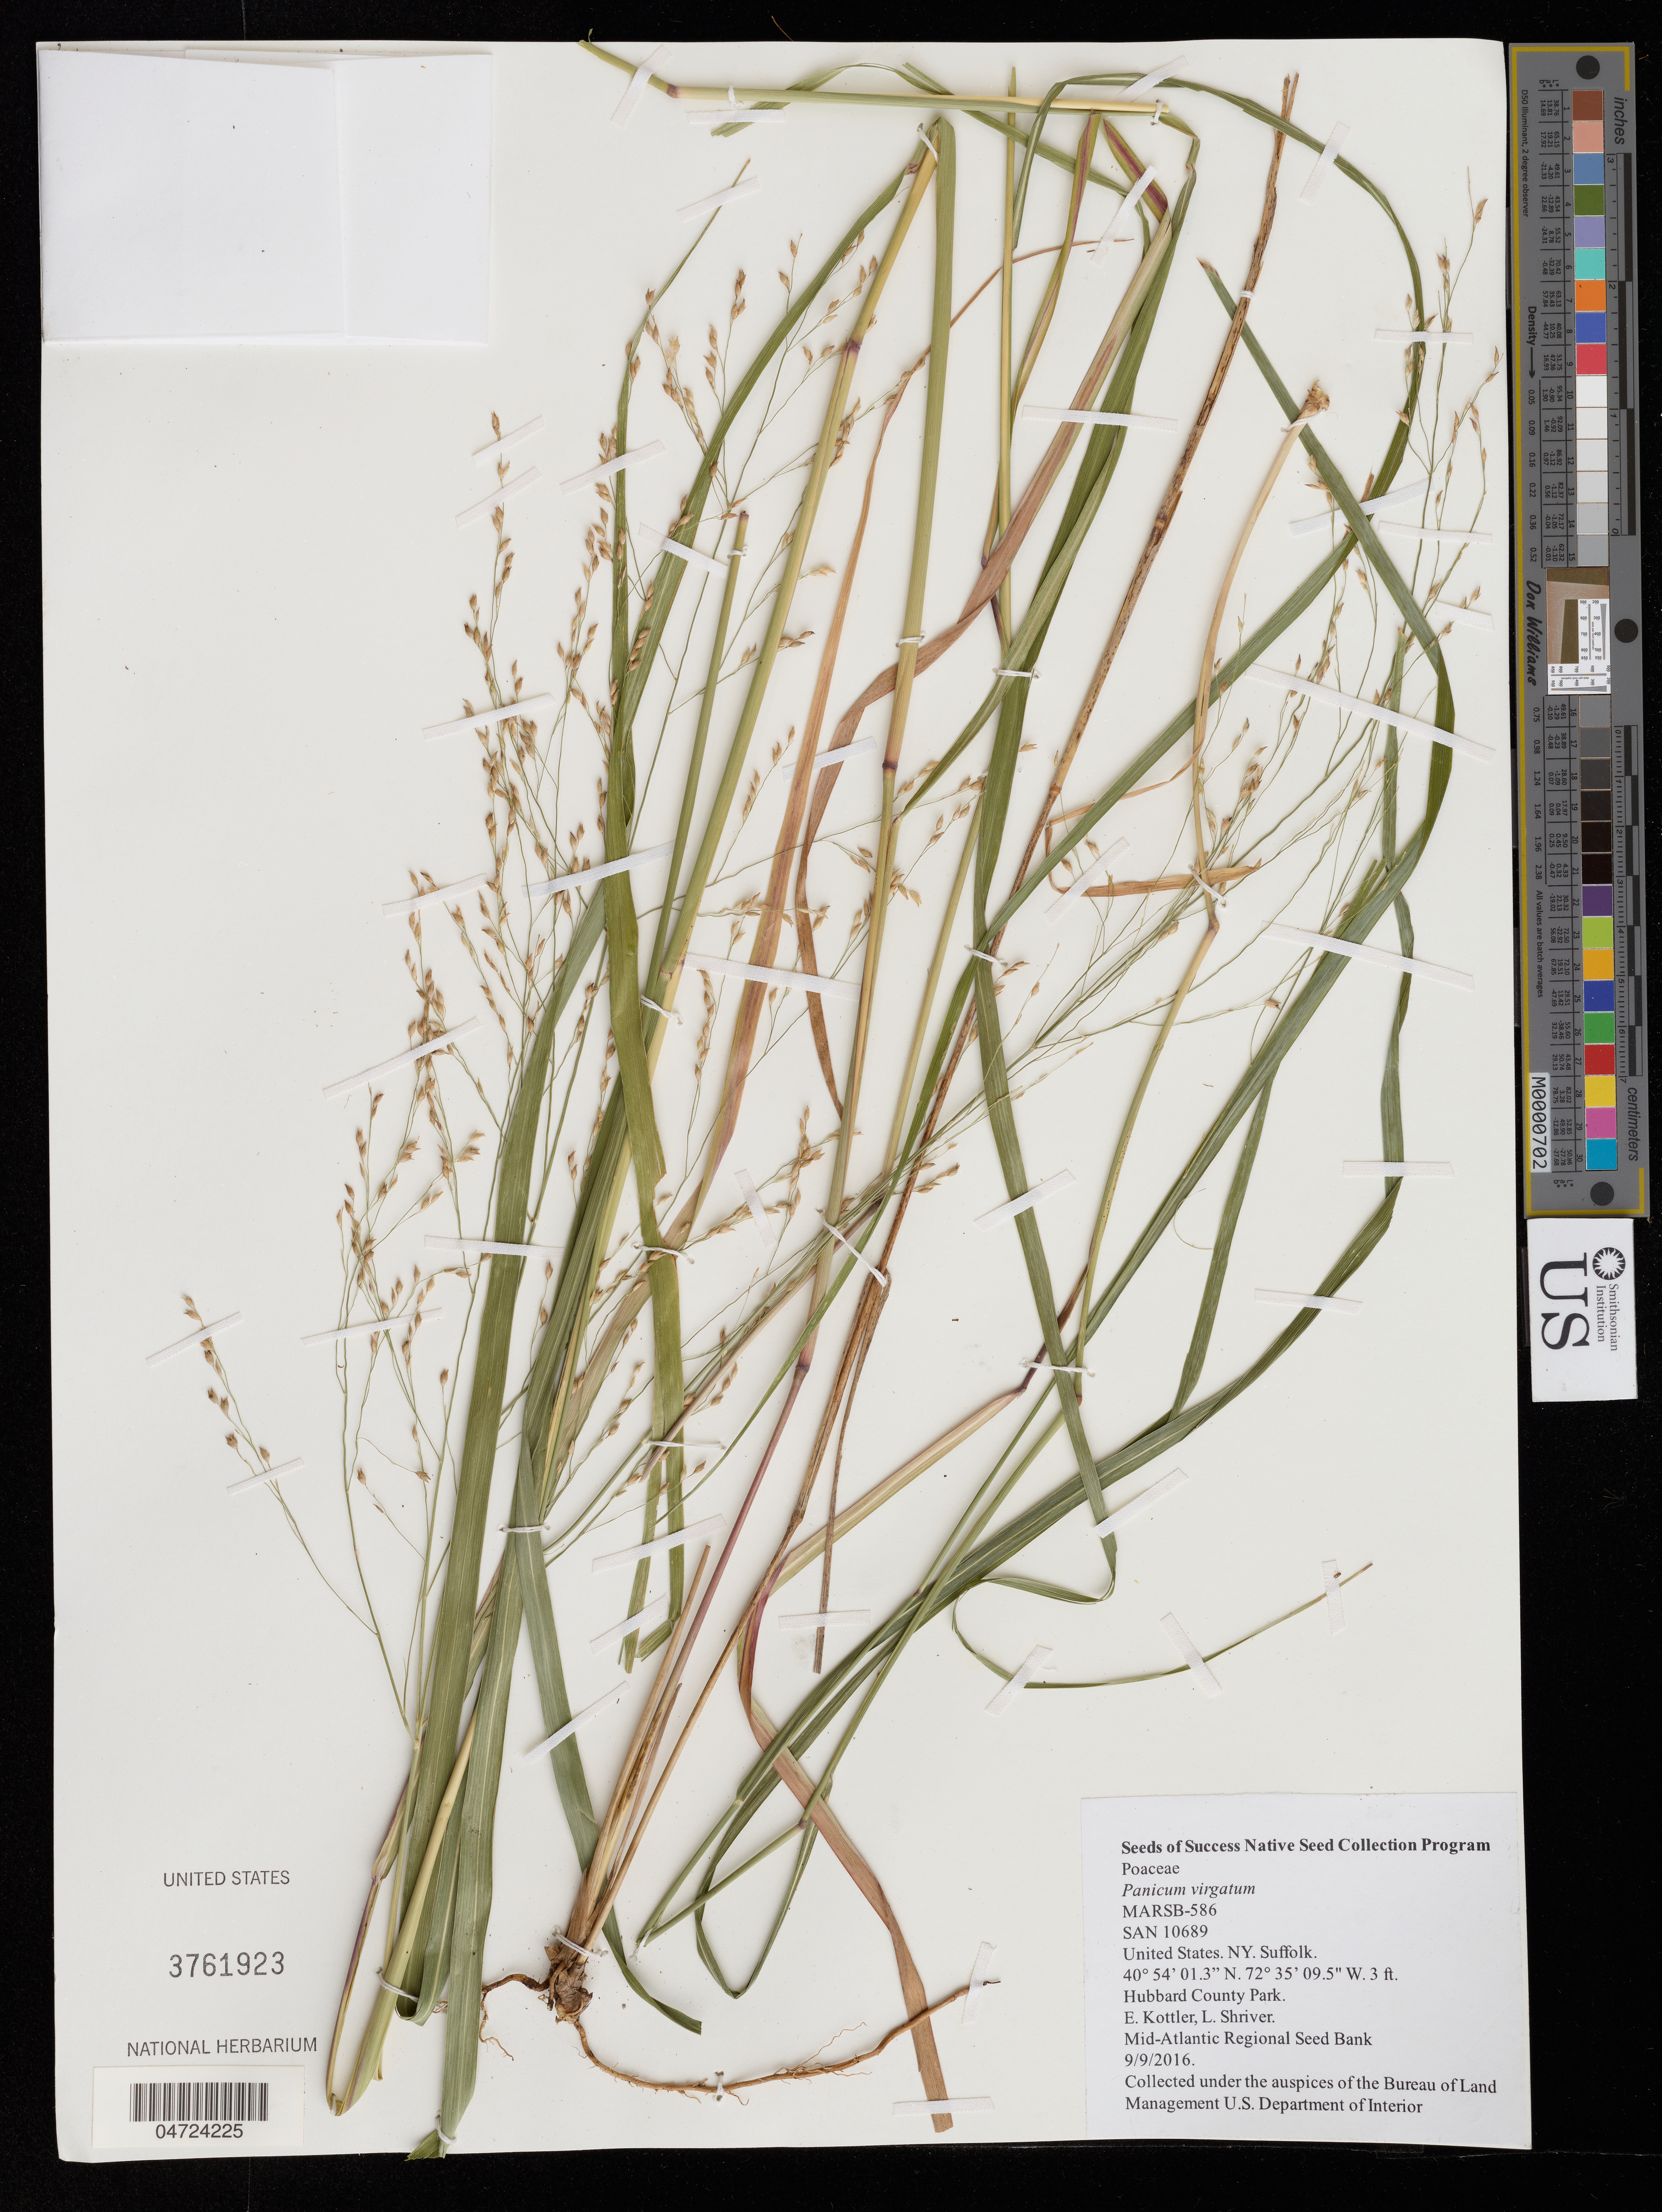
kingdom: Plantae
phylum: Tracheophyta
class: Liliopsida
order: Poales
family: Poaceae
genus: Panicum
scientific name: Panicum virgatum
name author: L.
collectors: E. Kottler & L. Shriver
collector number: MARSB-586/SAN10689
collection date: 2016-09-09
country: United States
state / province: New York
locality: Suffolk. Hubbard County Park.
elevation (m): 1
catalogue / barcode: US 3761923